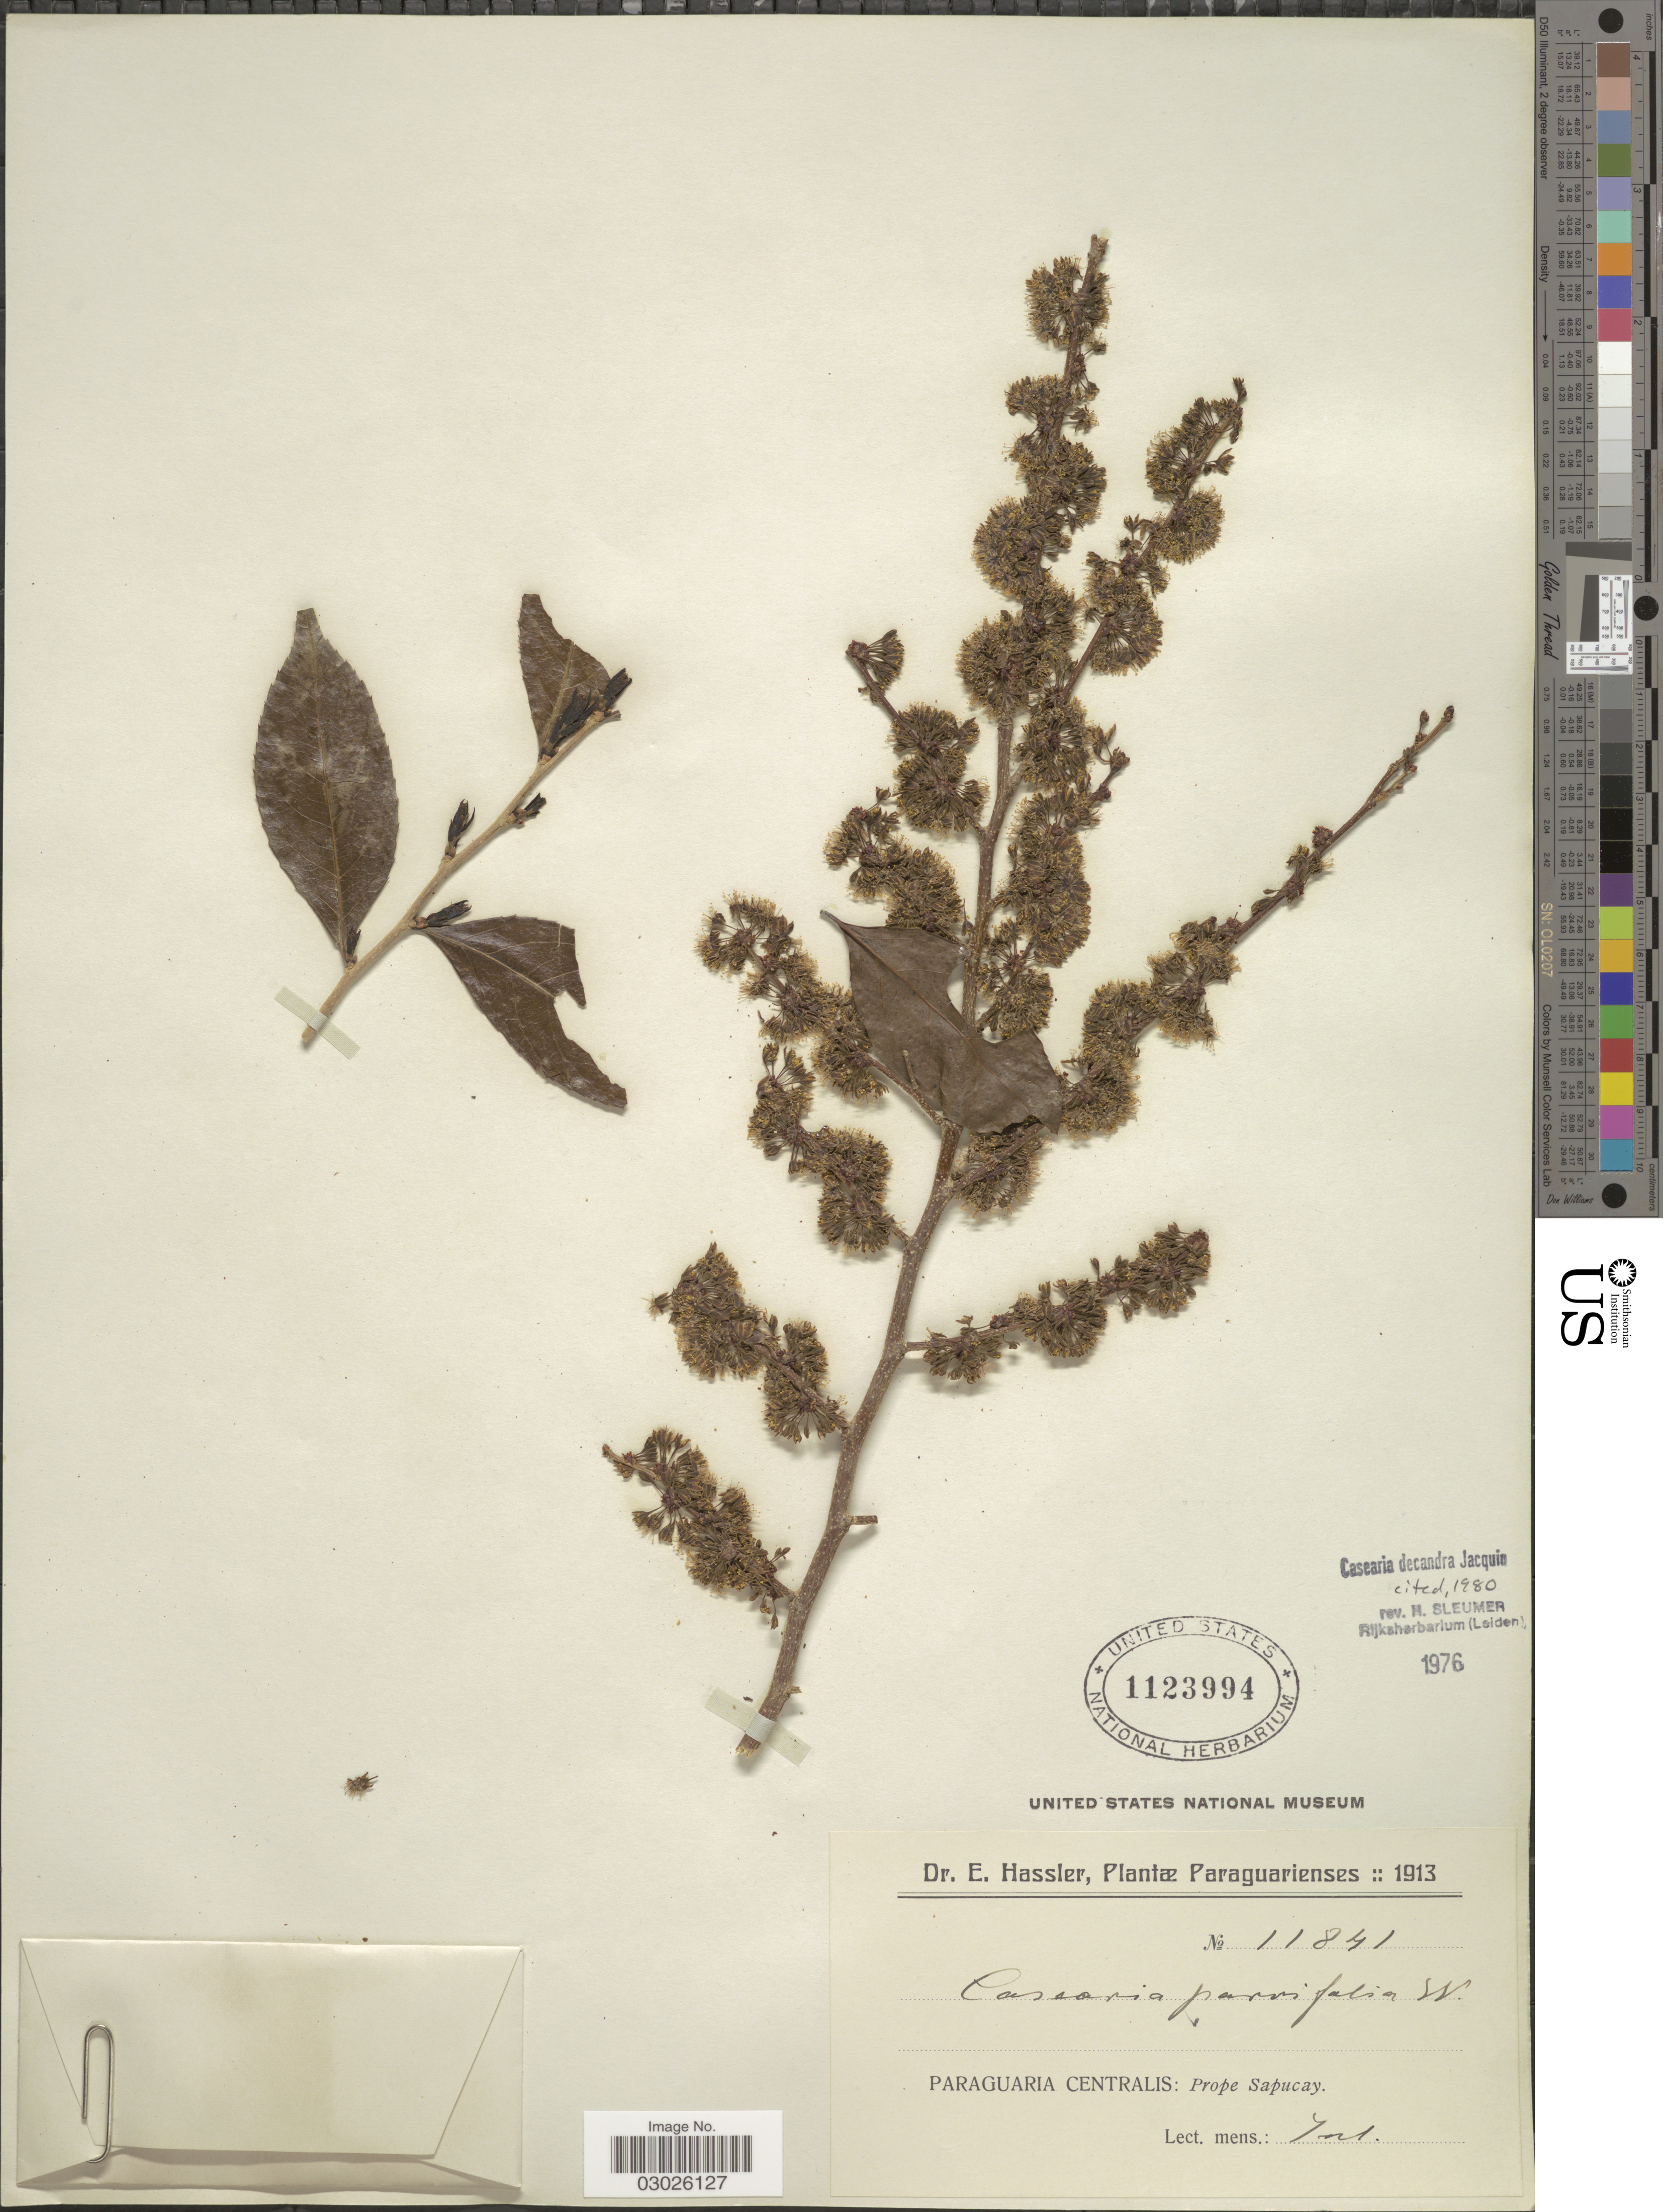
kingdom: Plantae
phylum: Tracheophyta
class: Magnoliopsida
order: Malpighiales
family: Salicaceae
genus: Casearia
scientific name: Casearia decandra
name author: Jacq.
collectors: E. Hassler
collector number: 11841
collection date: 1913-09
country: Paraguay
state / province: Central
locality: Paraguaria Centralis: Prope Sapucay.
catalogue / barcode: US 1123994